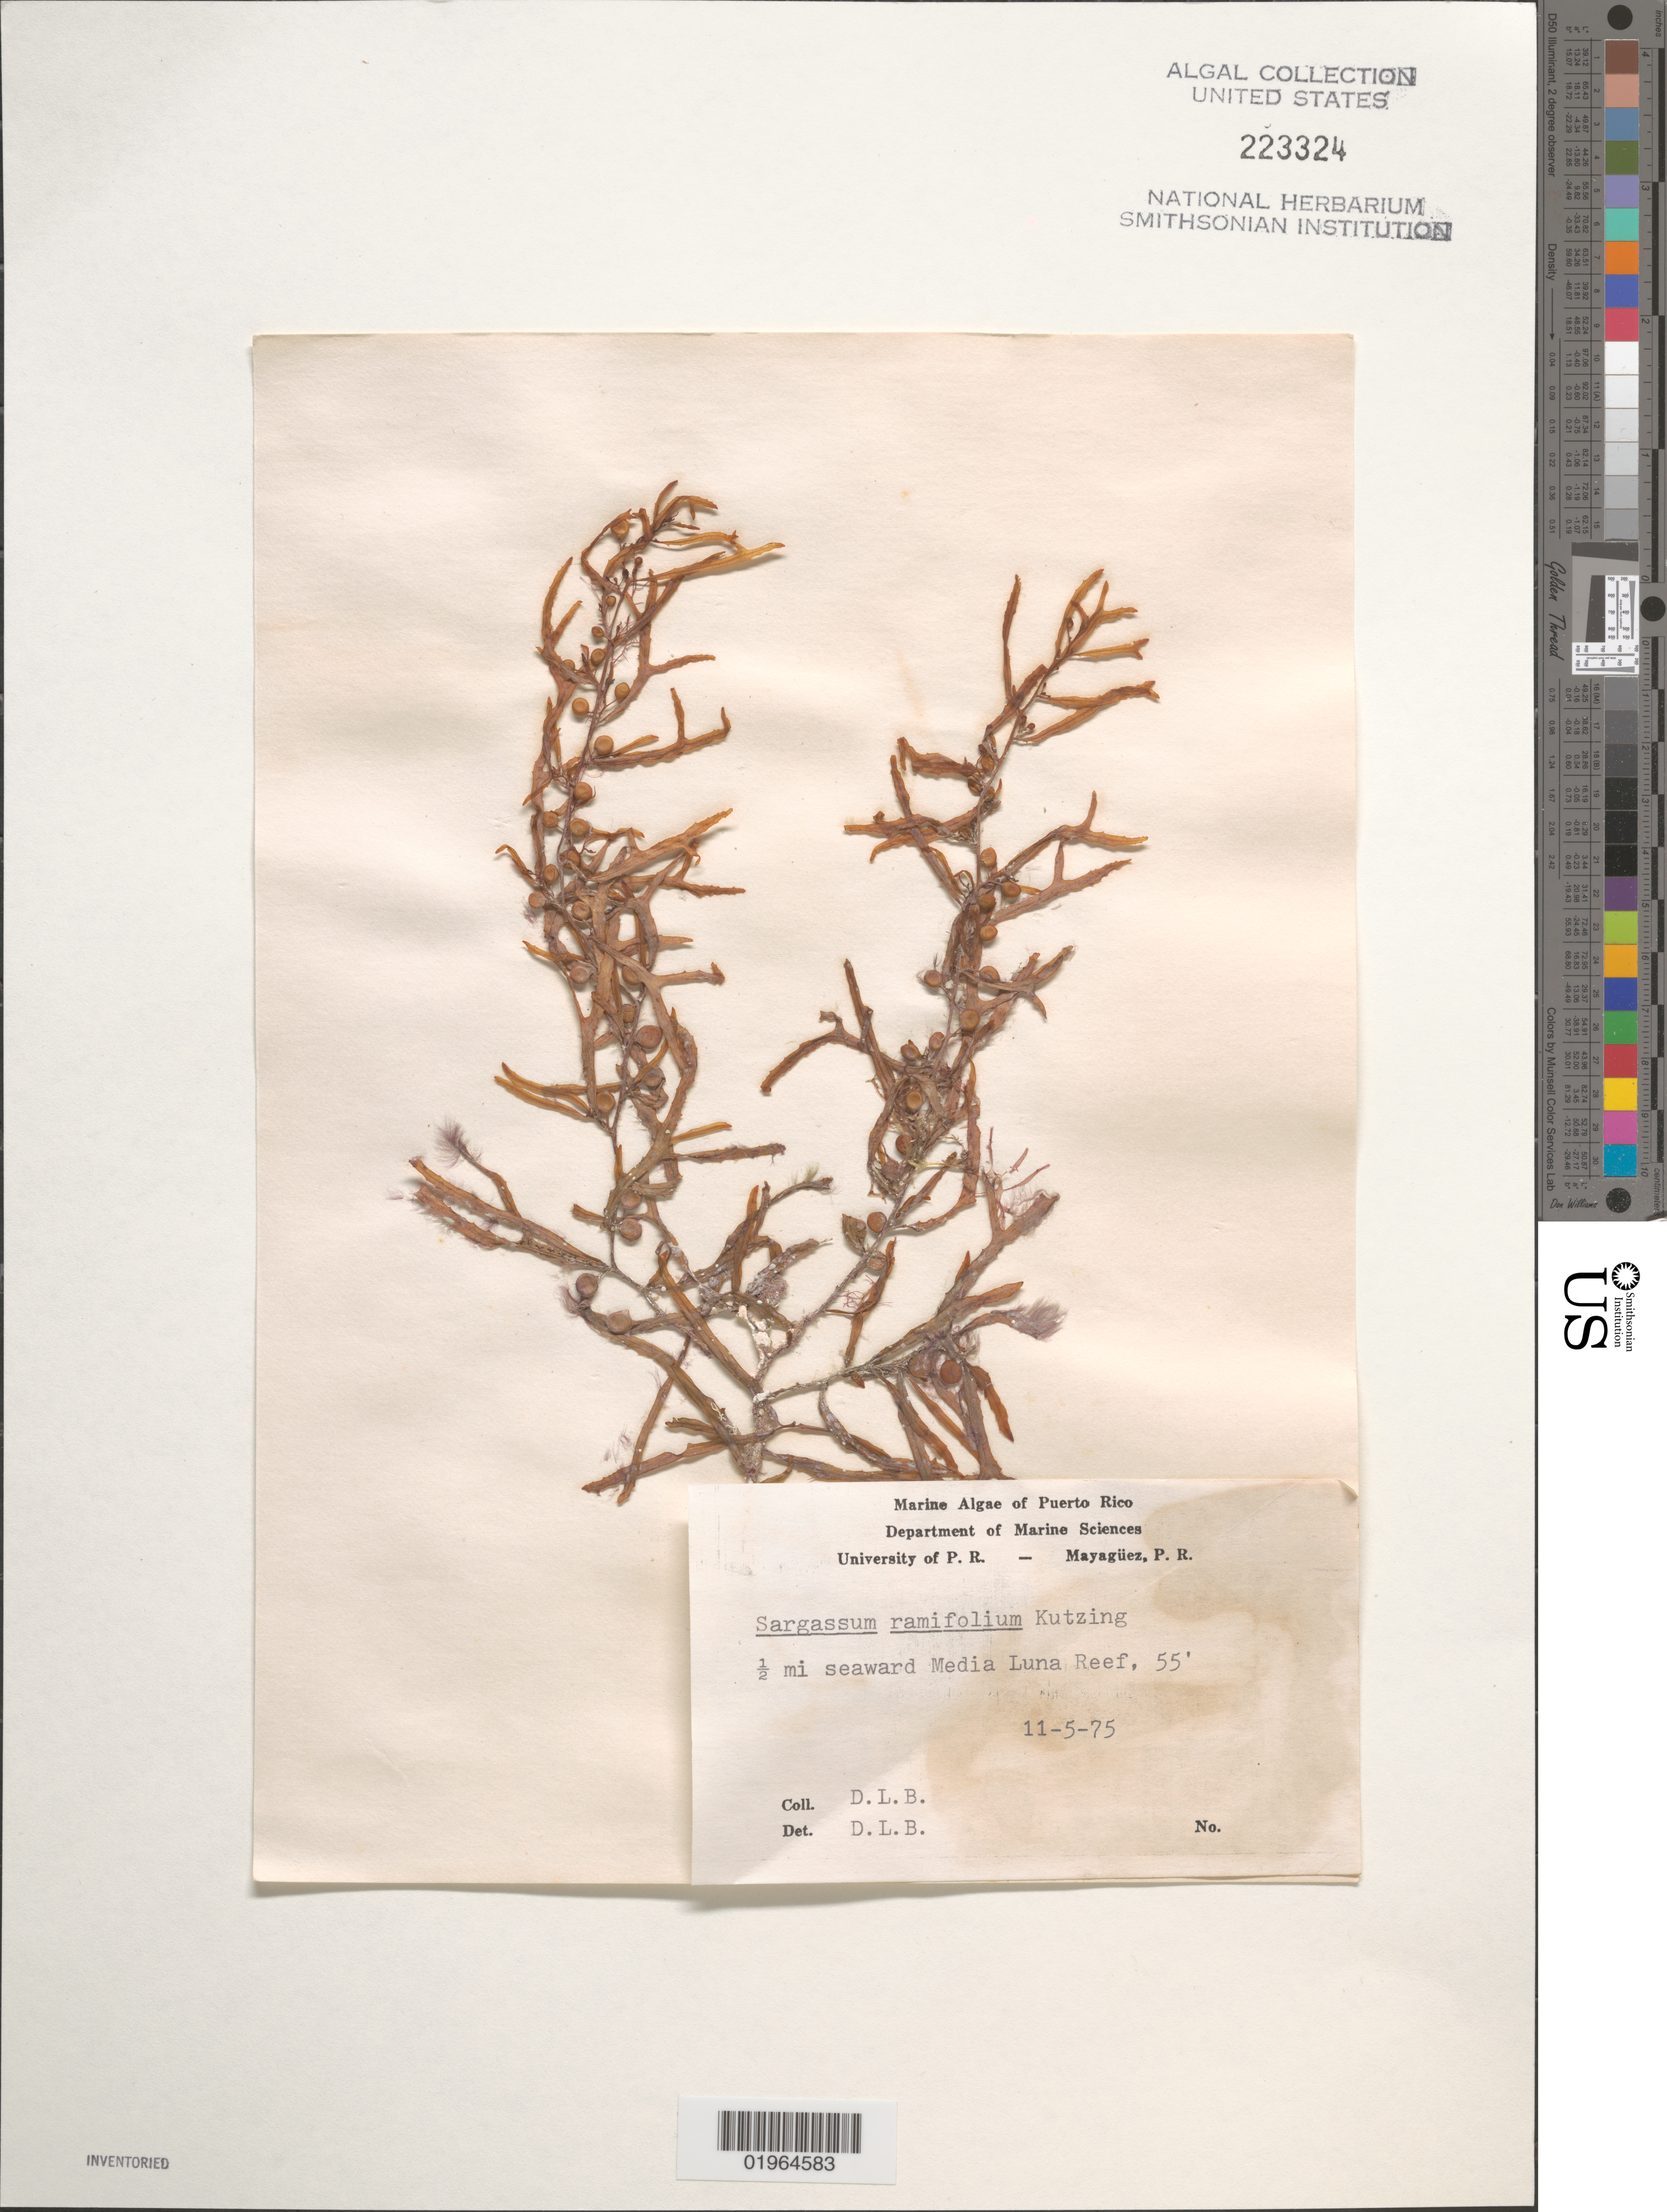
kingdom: Chromista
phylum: Ochrophyta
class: Phaeophyceae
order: Fucales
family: Sargassaceae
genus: Sargassum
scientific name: Sargassum ramifolium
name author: Kütz.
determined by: Ballantine, D. L.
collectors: D.L. Ballantine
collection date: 1975-11-05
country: Puerto Rico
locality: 1/2 mi seaward Media Luna Reef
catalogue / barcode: US 223324